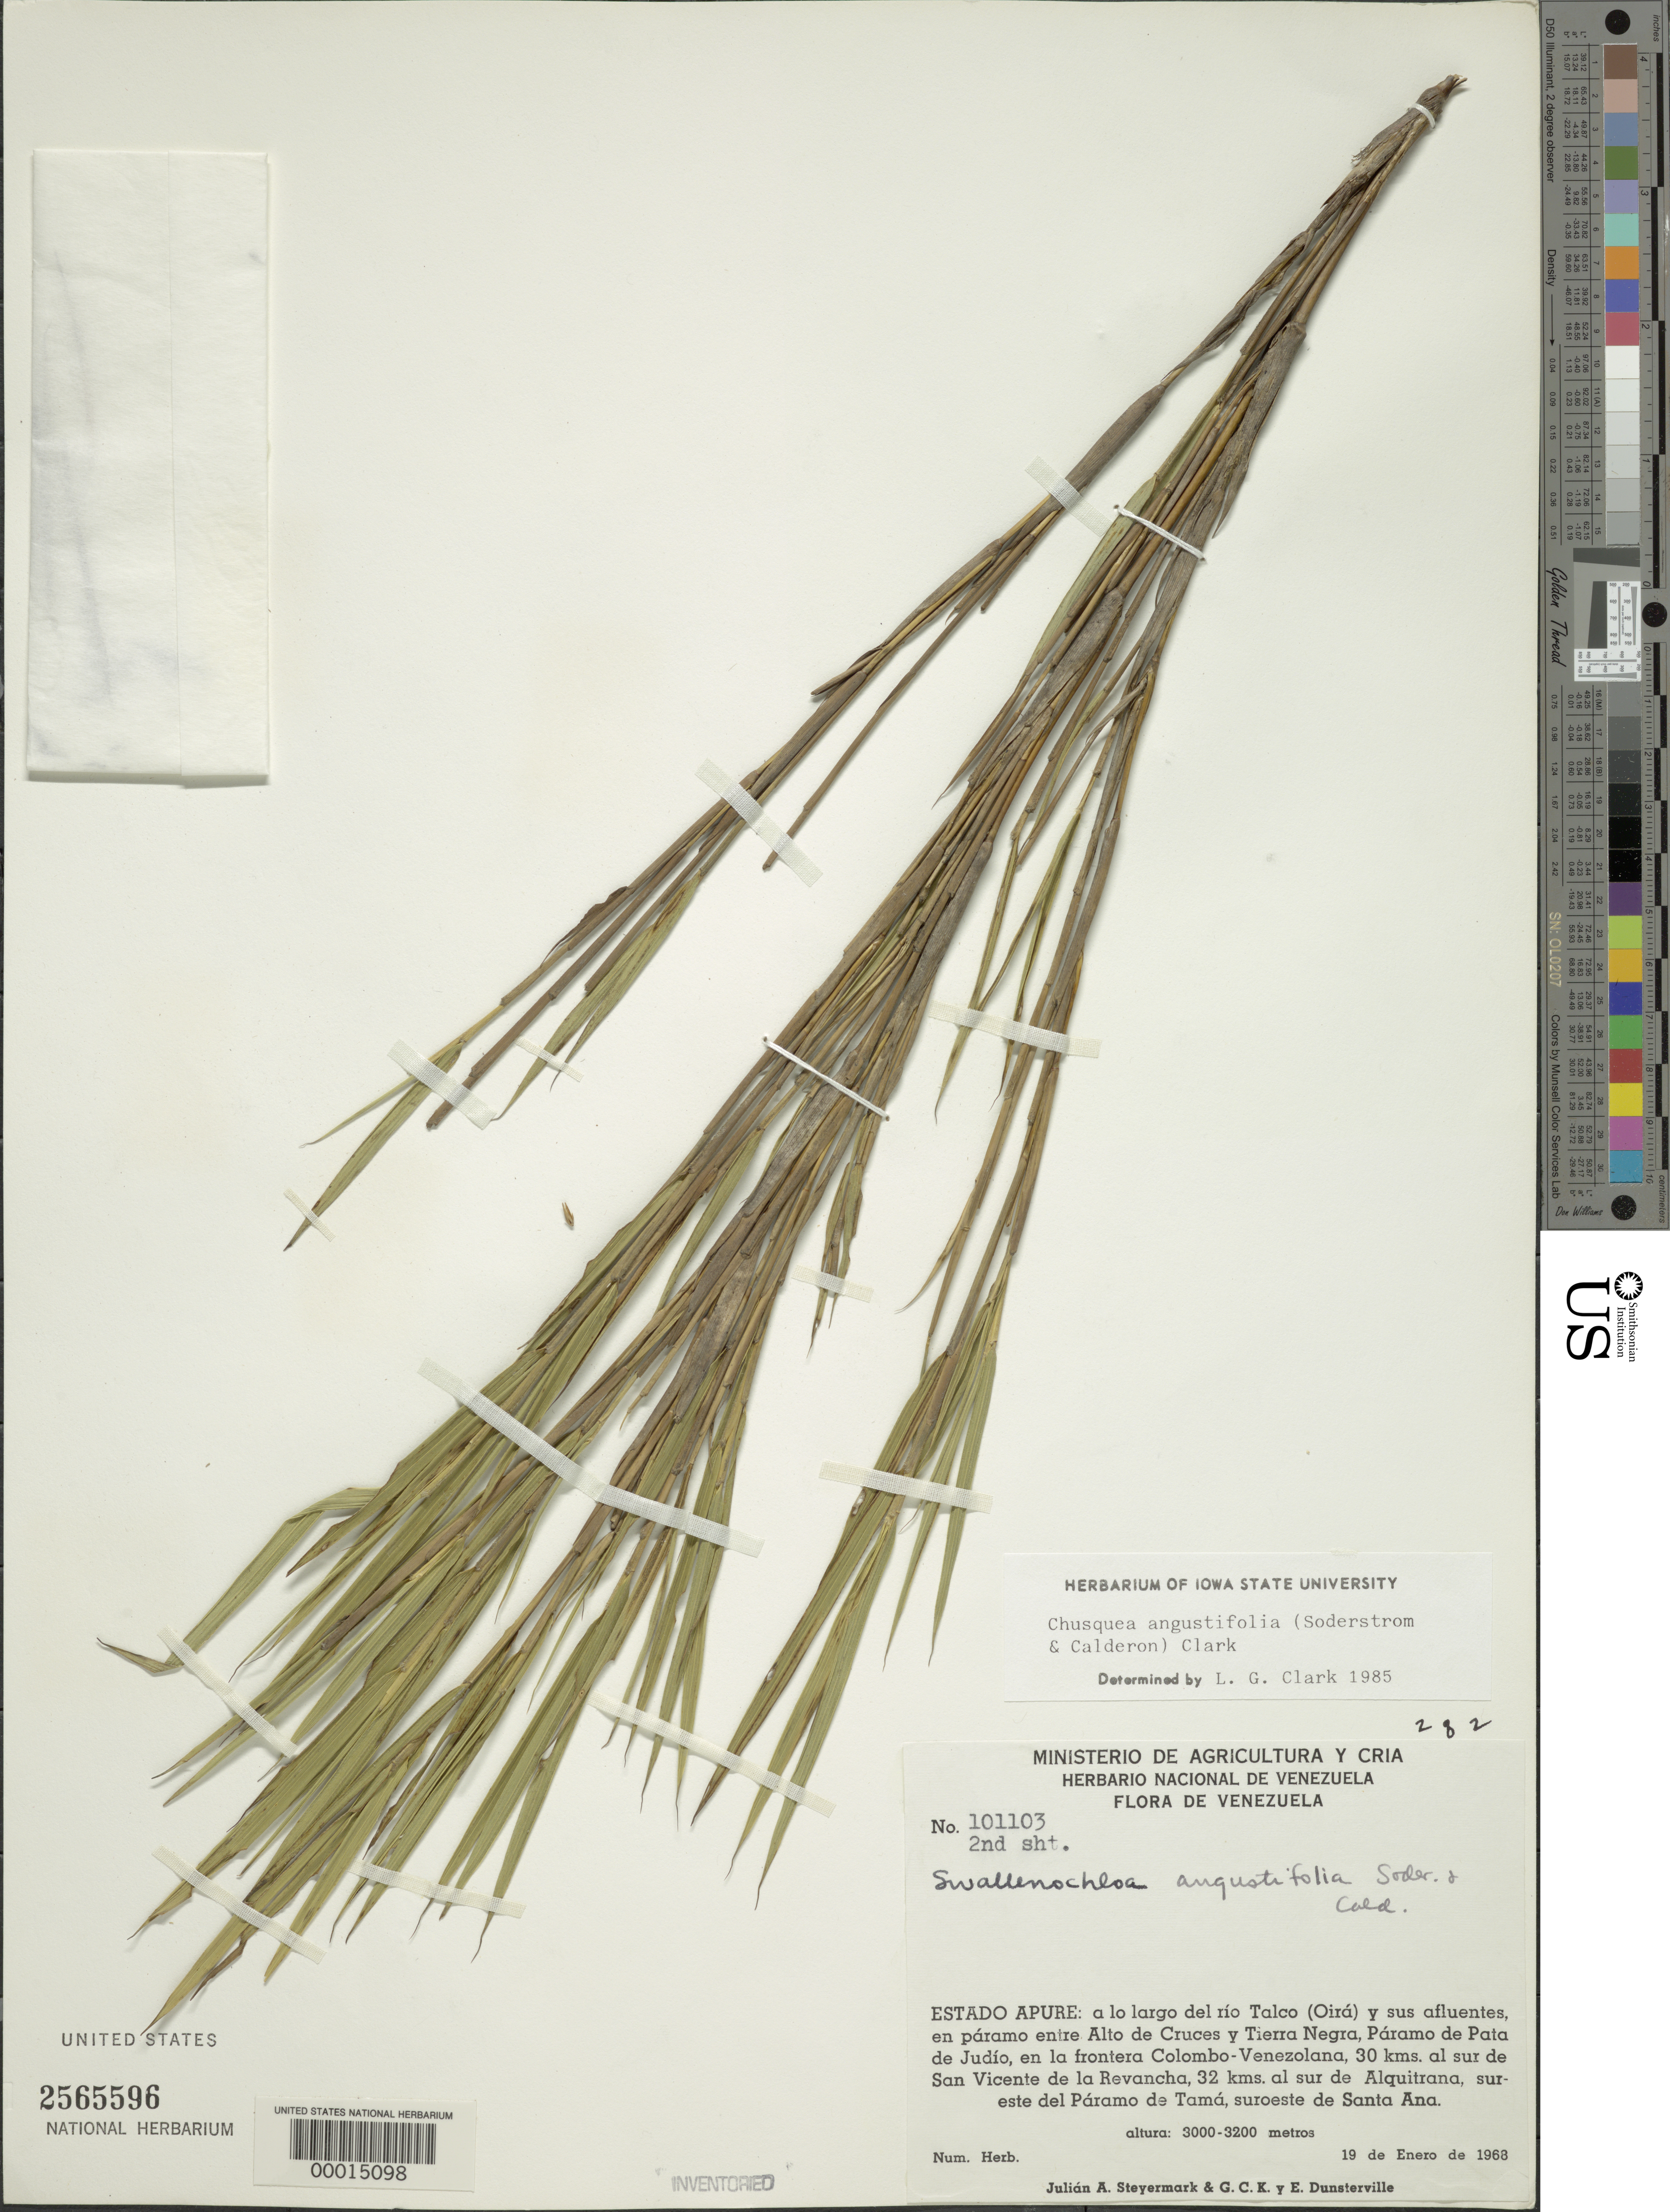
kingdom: Plantae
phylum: Tracheophyta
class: Liliopsida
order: Poales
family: Poaceae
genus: Chusquea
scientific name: Chusquea angustifolia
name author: (Soderstr. & C. E. Calderón) L.G. Clark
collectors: J. Steyermark, G. C. K. Dunsterville & E. Dunsterville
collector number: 101103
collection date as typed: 19 Jan 1968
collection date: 1968-01-19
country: Venezuela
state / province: Apure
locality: Santa ana, paramo de tama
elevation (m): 3000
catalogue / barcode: US 2565596